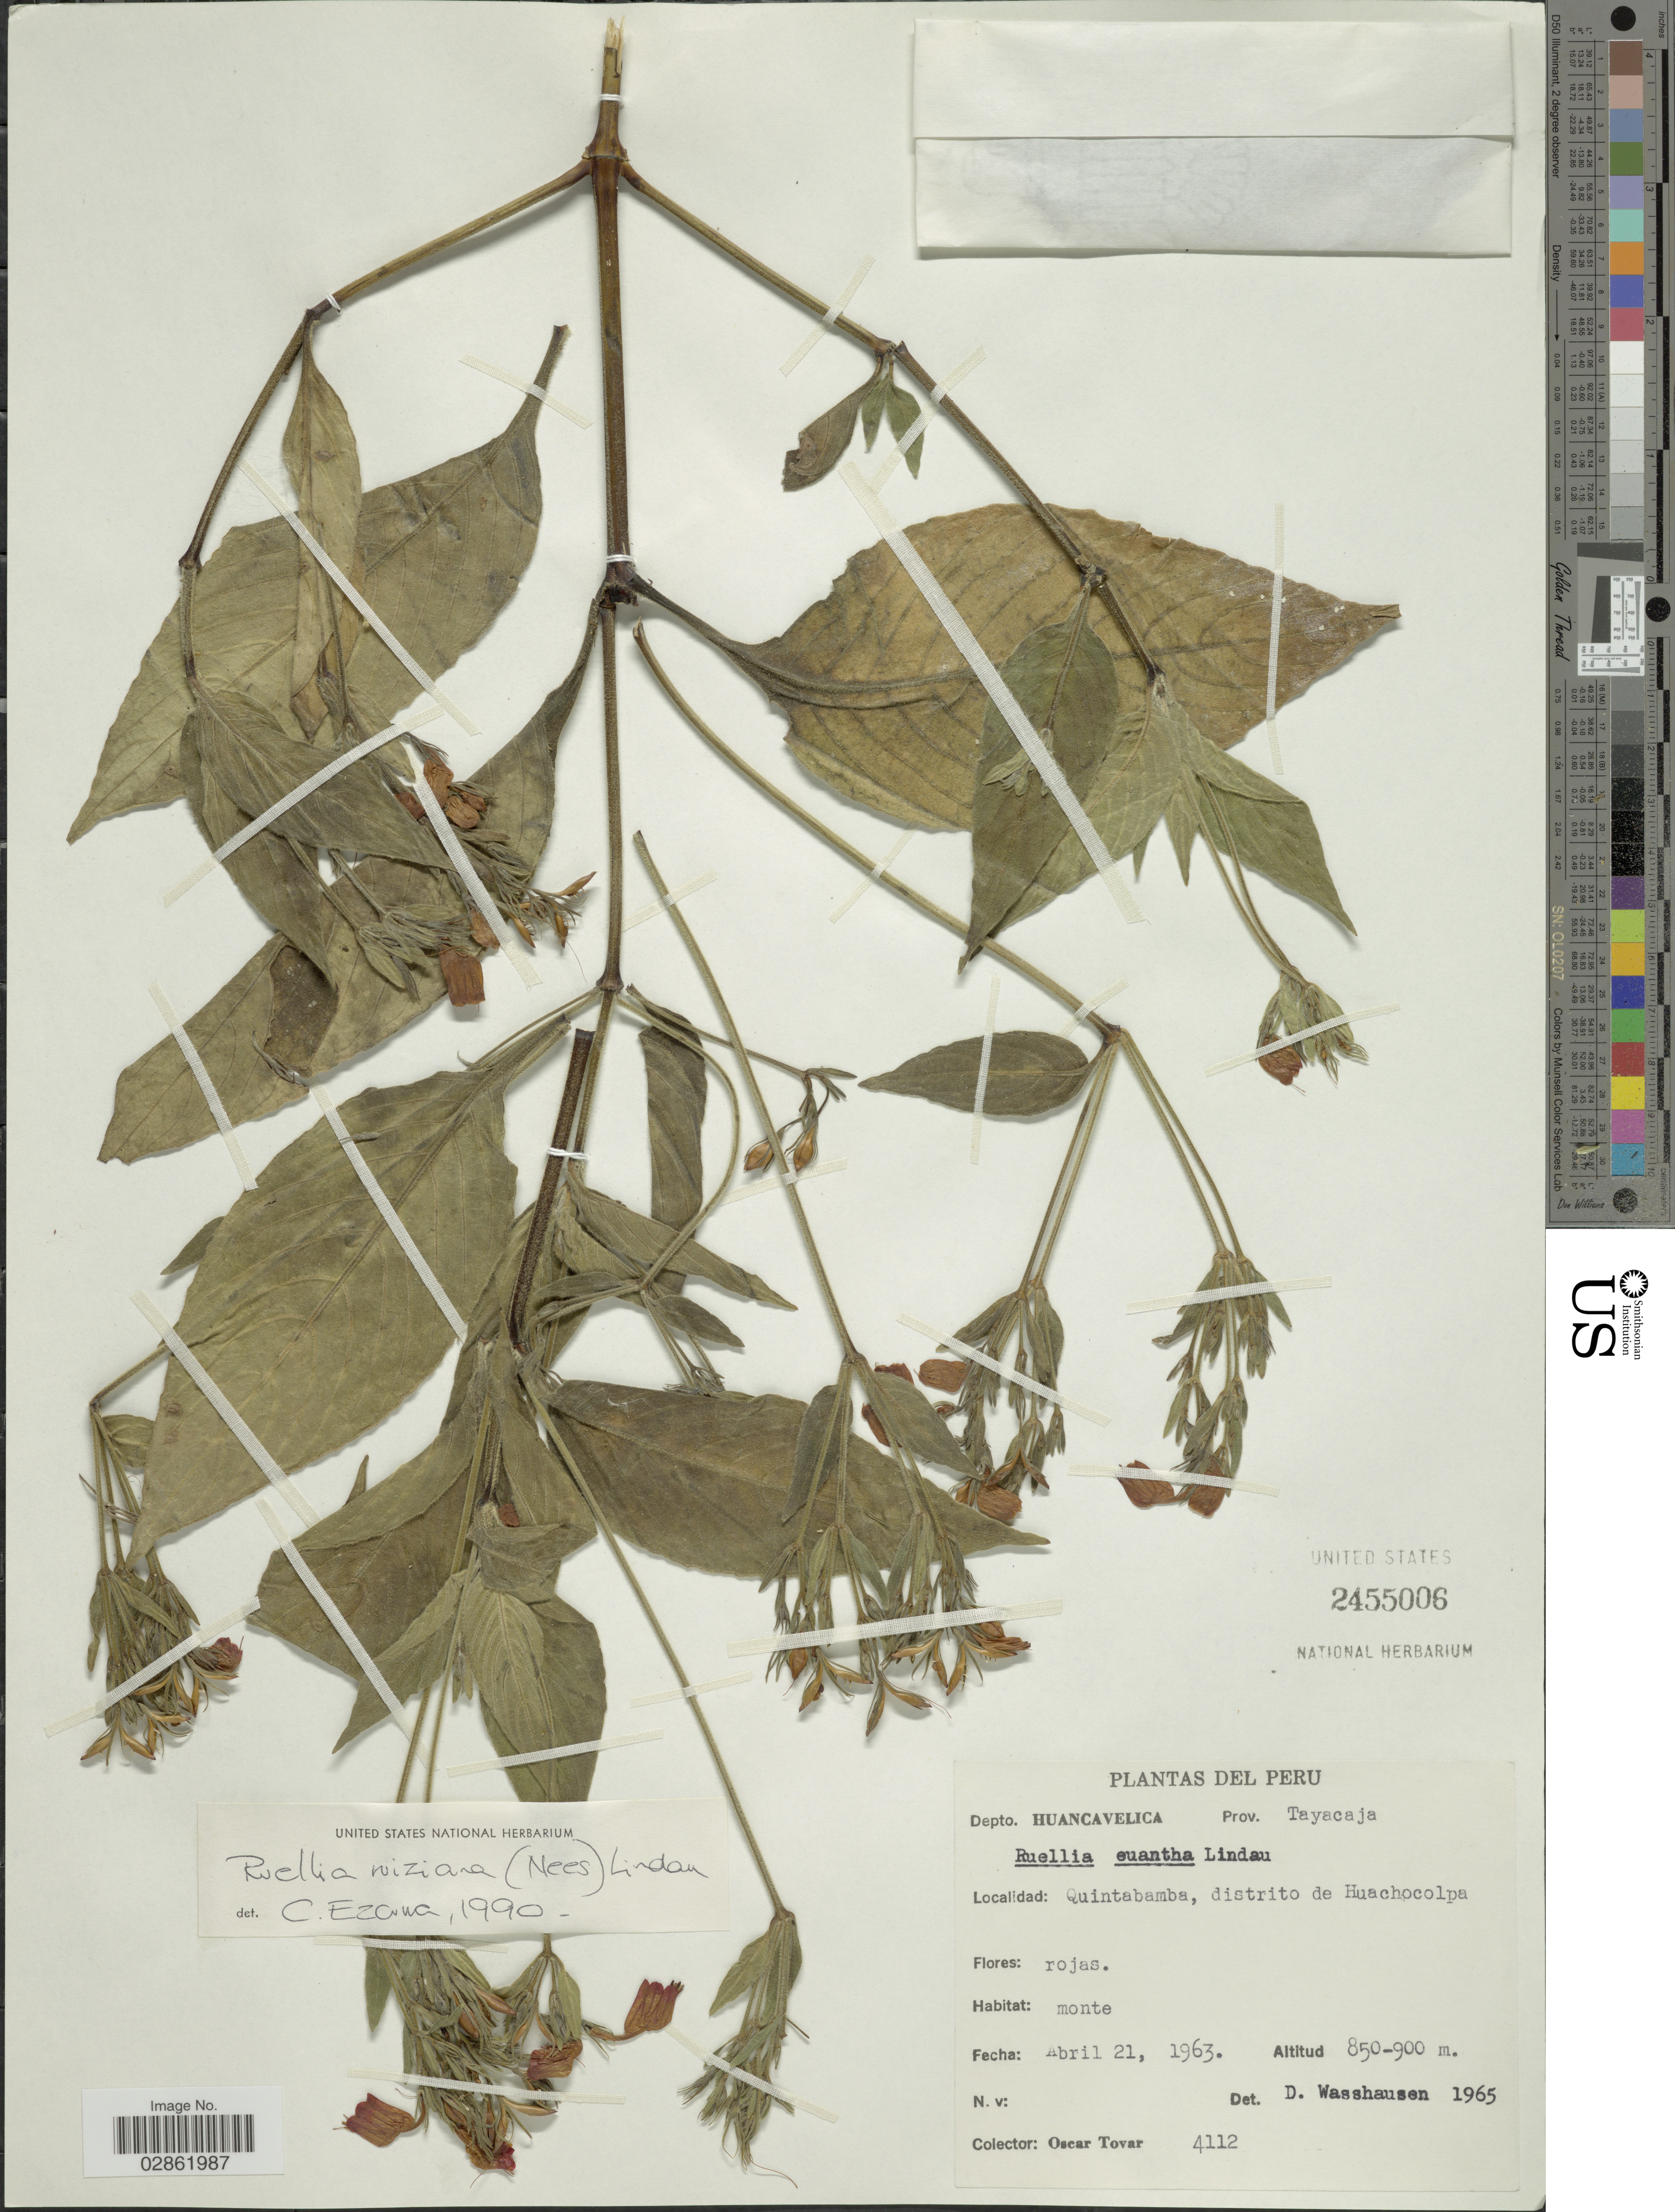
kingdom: Plantae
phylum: Tracheophyta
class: Magnoliopsida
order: Lamiales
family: Acanthaceae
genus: Ruellia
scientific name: Ruellia ruiziana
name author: (Nees) Lindau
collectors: Ó. Tovar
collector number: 4112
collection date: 1963-04-21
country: Peru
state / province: Huancavelica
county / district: Tayacaja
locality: Depto. Huancavelica, Prov. Tayacaja, Quintabamba, distrito de Huachocolpa.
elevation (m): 850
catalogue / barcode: US 2455006